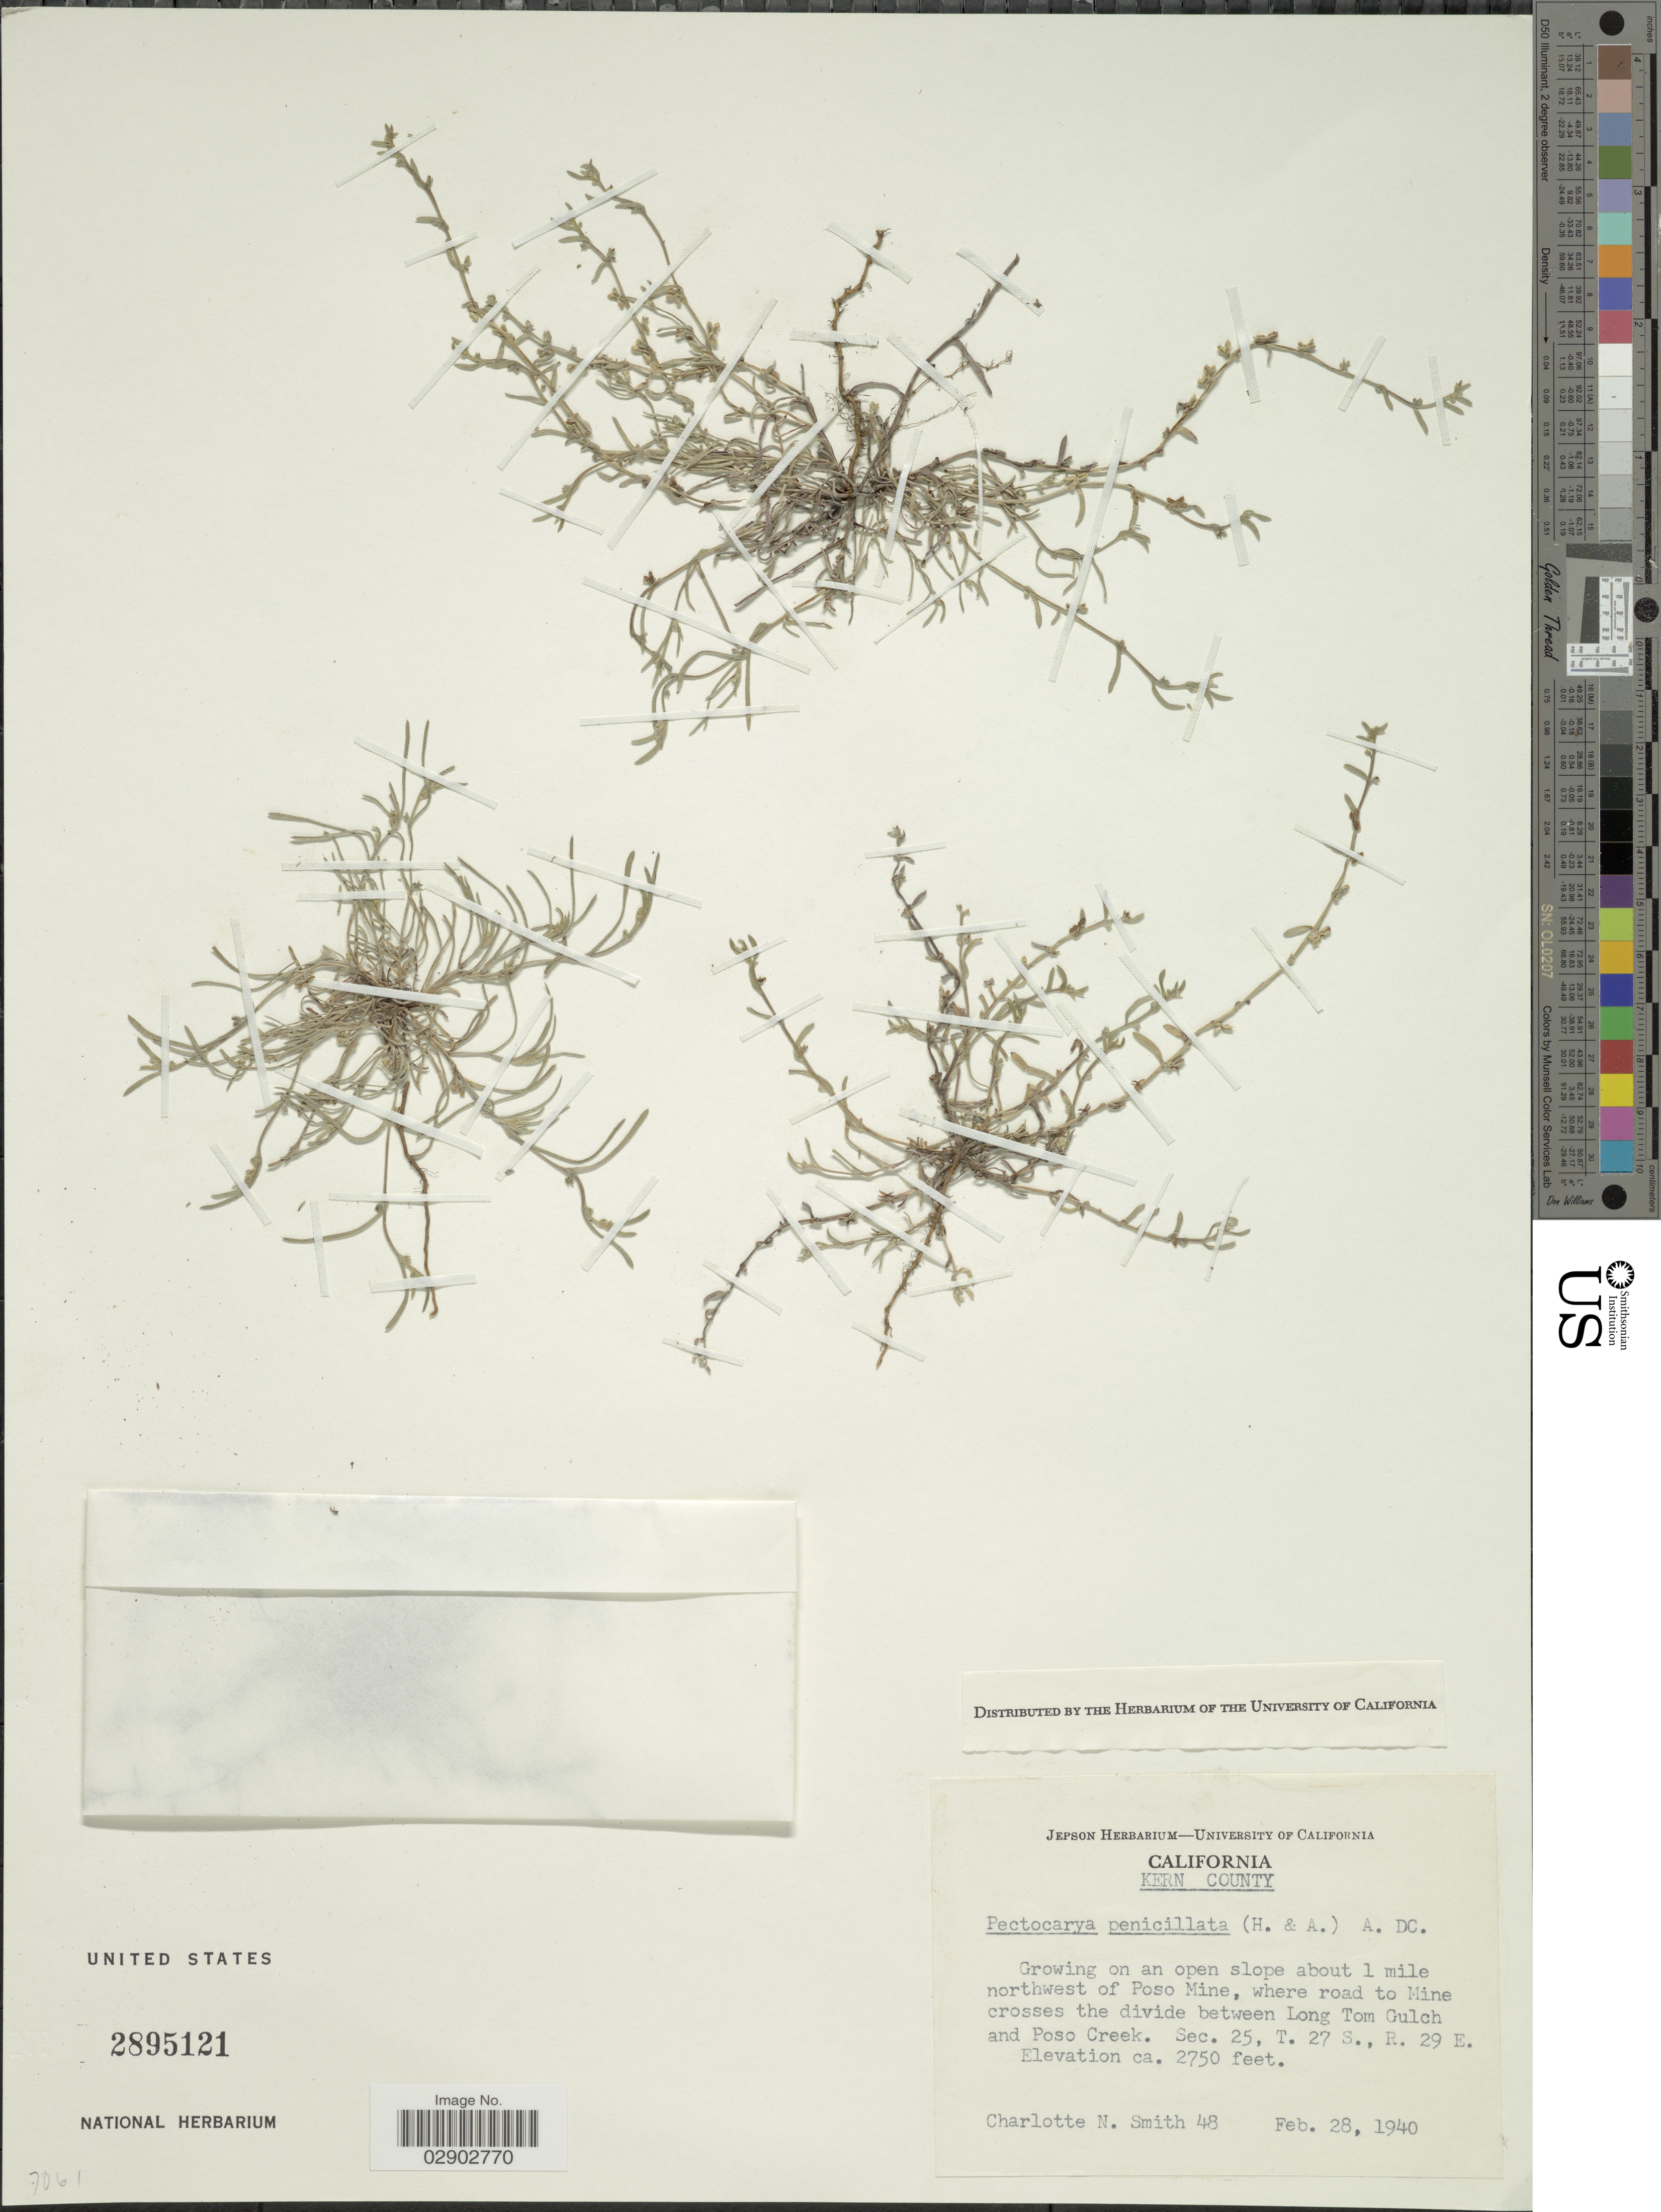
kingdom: Plantae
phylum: Tracheophyta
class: Magnoliopsida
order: Boraginales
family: Boraginaceae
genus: Pectocarya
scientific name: Pectocarya penicillata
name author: Hook. & Arn.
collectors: C. N. Smith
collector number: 48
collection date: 1940-02-28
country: United States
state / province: California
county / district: Kern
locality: Kern County. About 1 mile northwest of Poso Mine, where road to Mine crosses the divide between Long Tom Gulch and Poso Creek. Sec. 25, T. 27 S., R. 29 E.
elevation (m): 838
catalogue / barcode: US 2895121